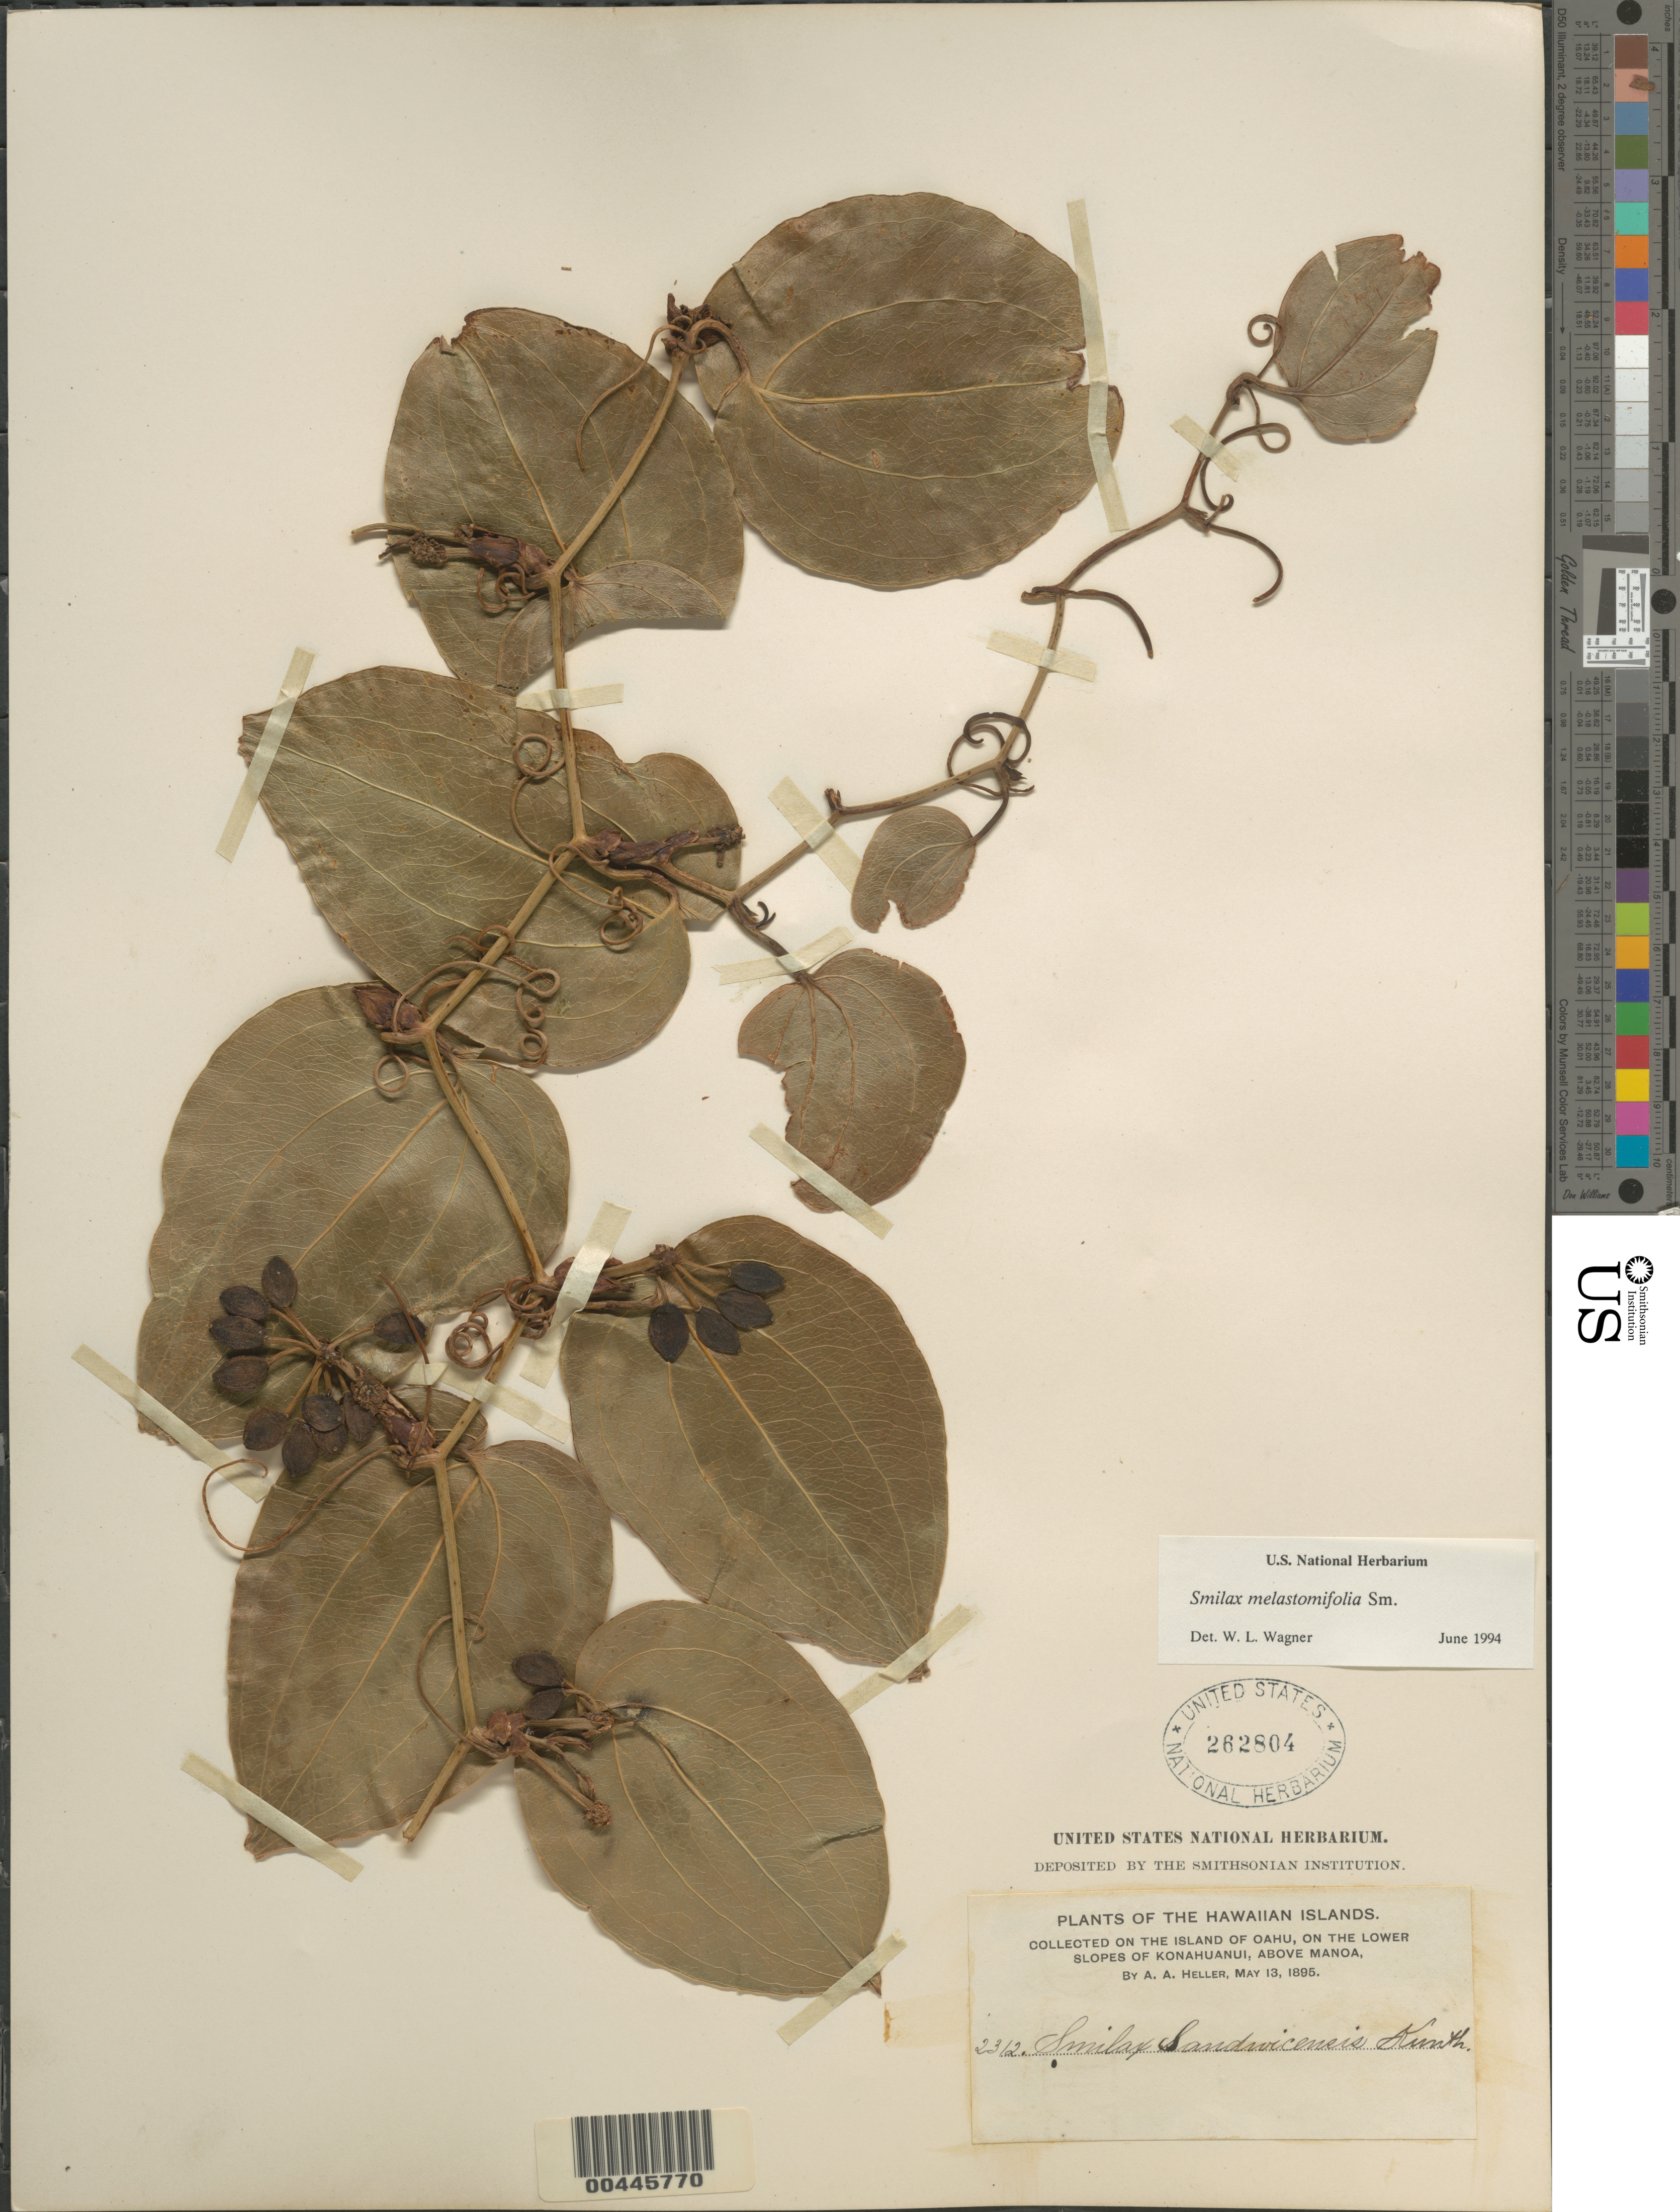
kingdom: Plantae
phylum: Tracheophyta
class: Liliopsida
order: Liliales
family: Smilacaceae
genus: Smilax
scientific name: Smilax melastomifolia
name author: Sm.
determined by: Wagner, W. L., (BOT), Smithsonian Institution - National Museum of Natural History (UNITED STATES)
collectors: A. A. Heller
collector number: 2312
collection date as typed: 13 May 1895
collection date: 1895-05-13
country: United States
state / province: Hawaii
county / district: Honolulu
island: Oahu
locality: On the lower slopes of Konahuanui, above Manoa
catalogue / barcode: US 262804